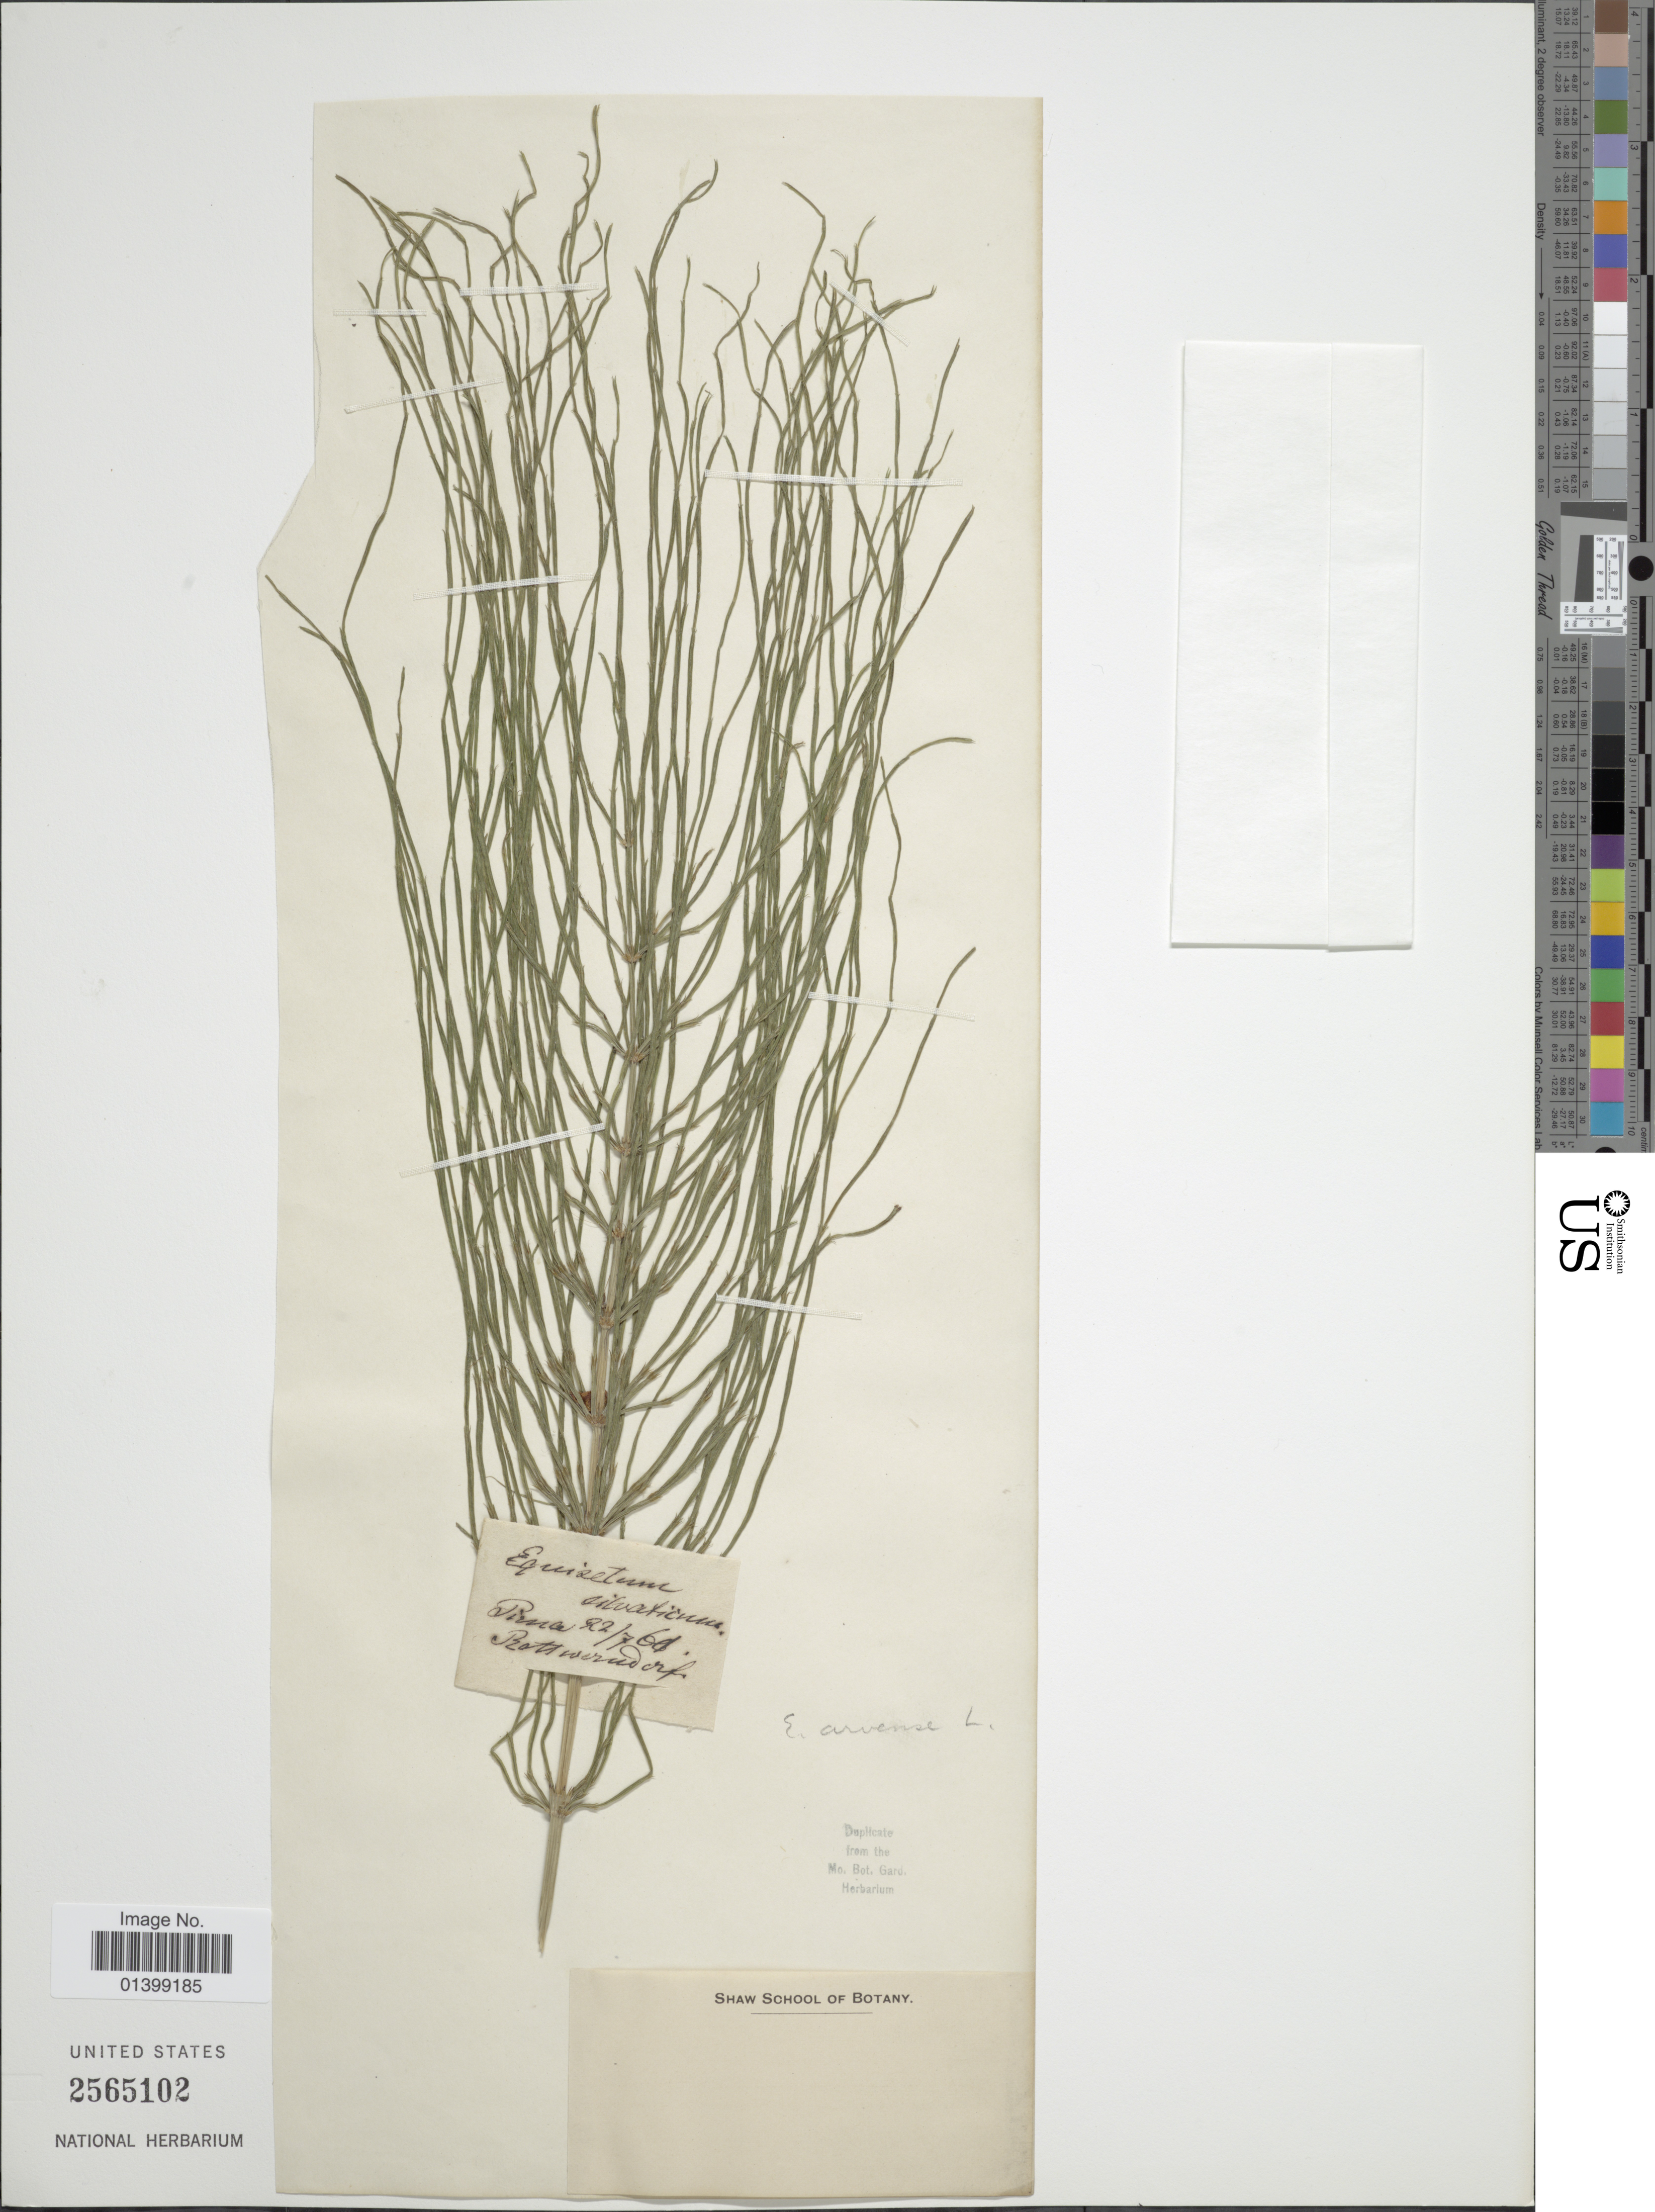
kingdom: Plantae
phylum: Tracheophyta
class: Polypodiopsida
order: Equisetales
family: Equisetaceae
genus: Equisetum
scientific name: Equisetum sylvaticum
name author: L.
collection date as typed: Transcribed d/m/y: 22/7/61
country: Germany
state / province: Sachsen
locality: Pirna, Rottwerndorf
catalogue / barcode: US 2565102